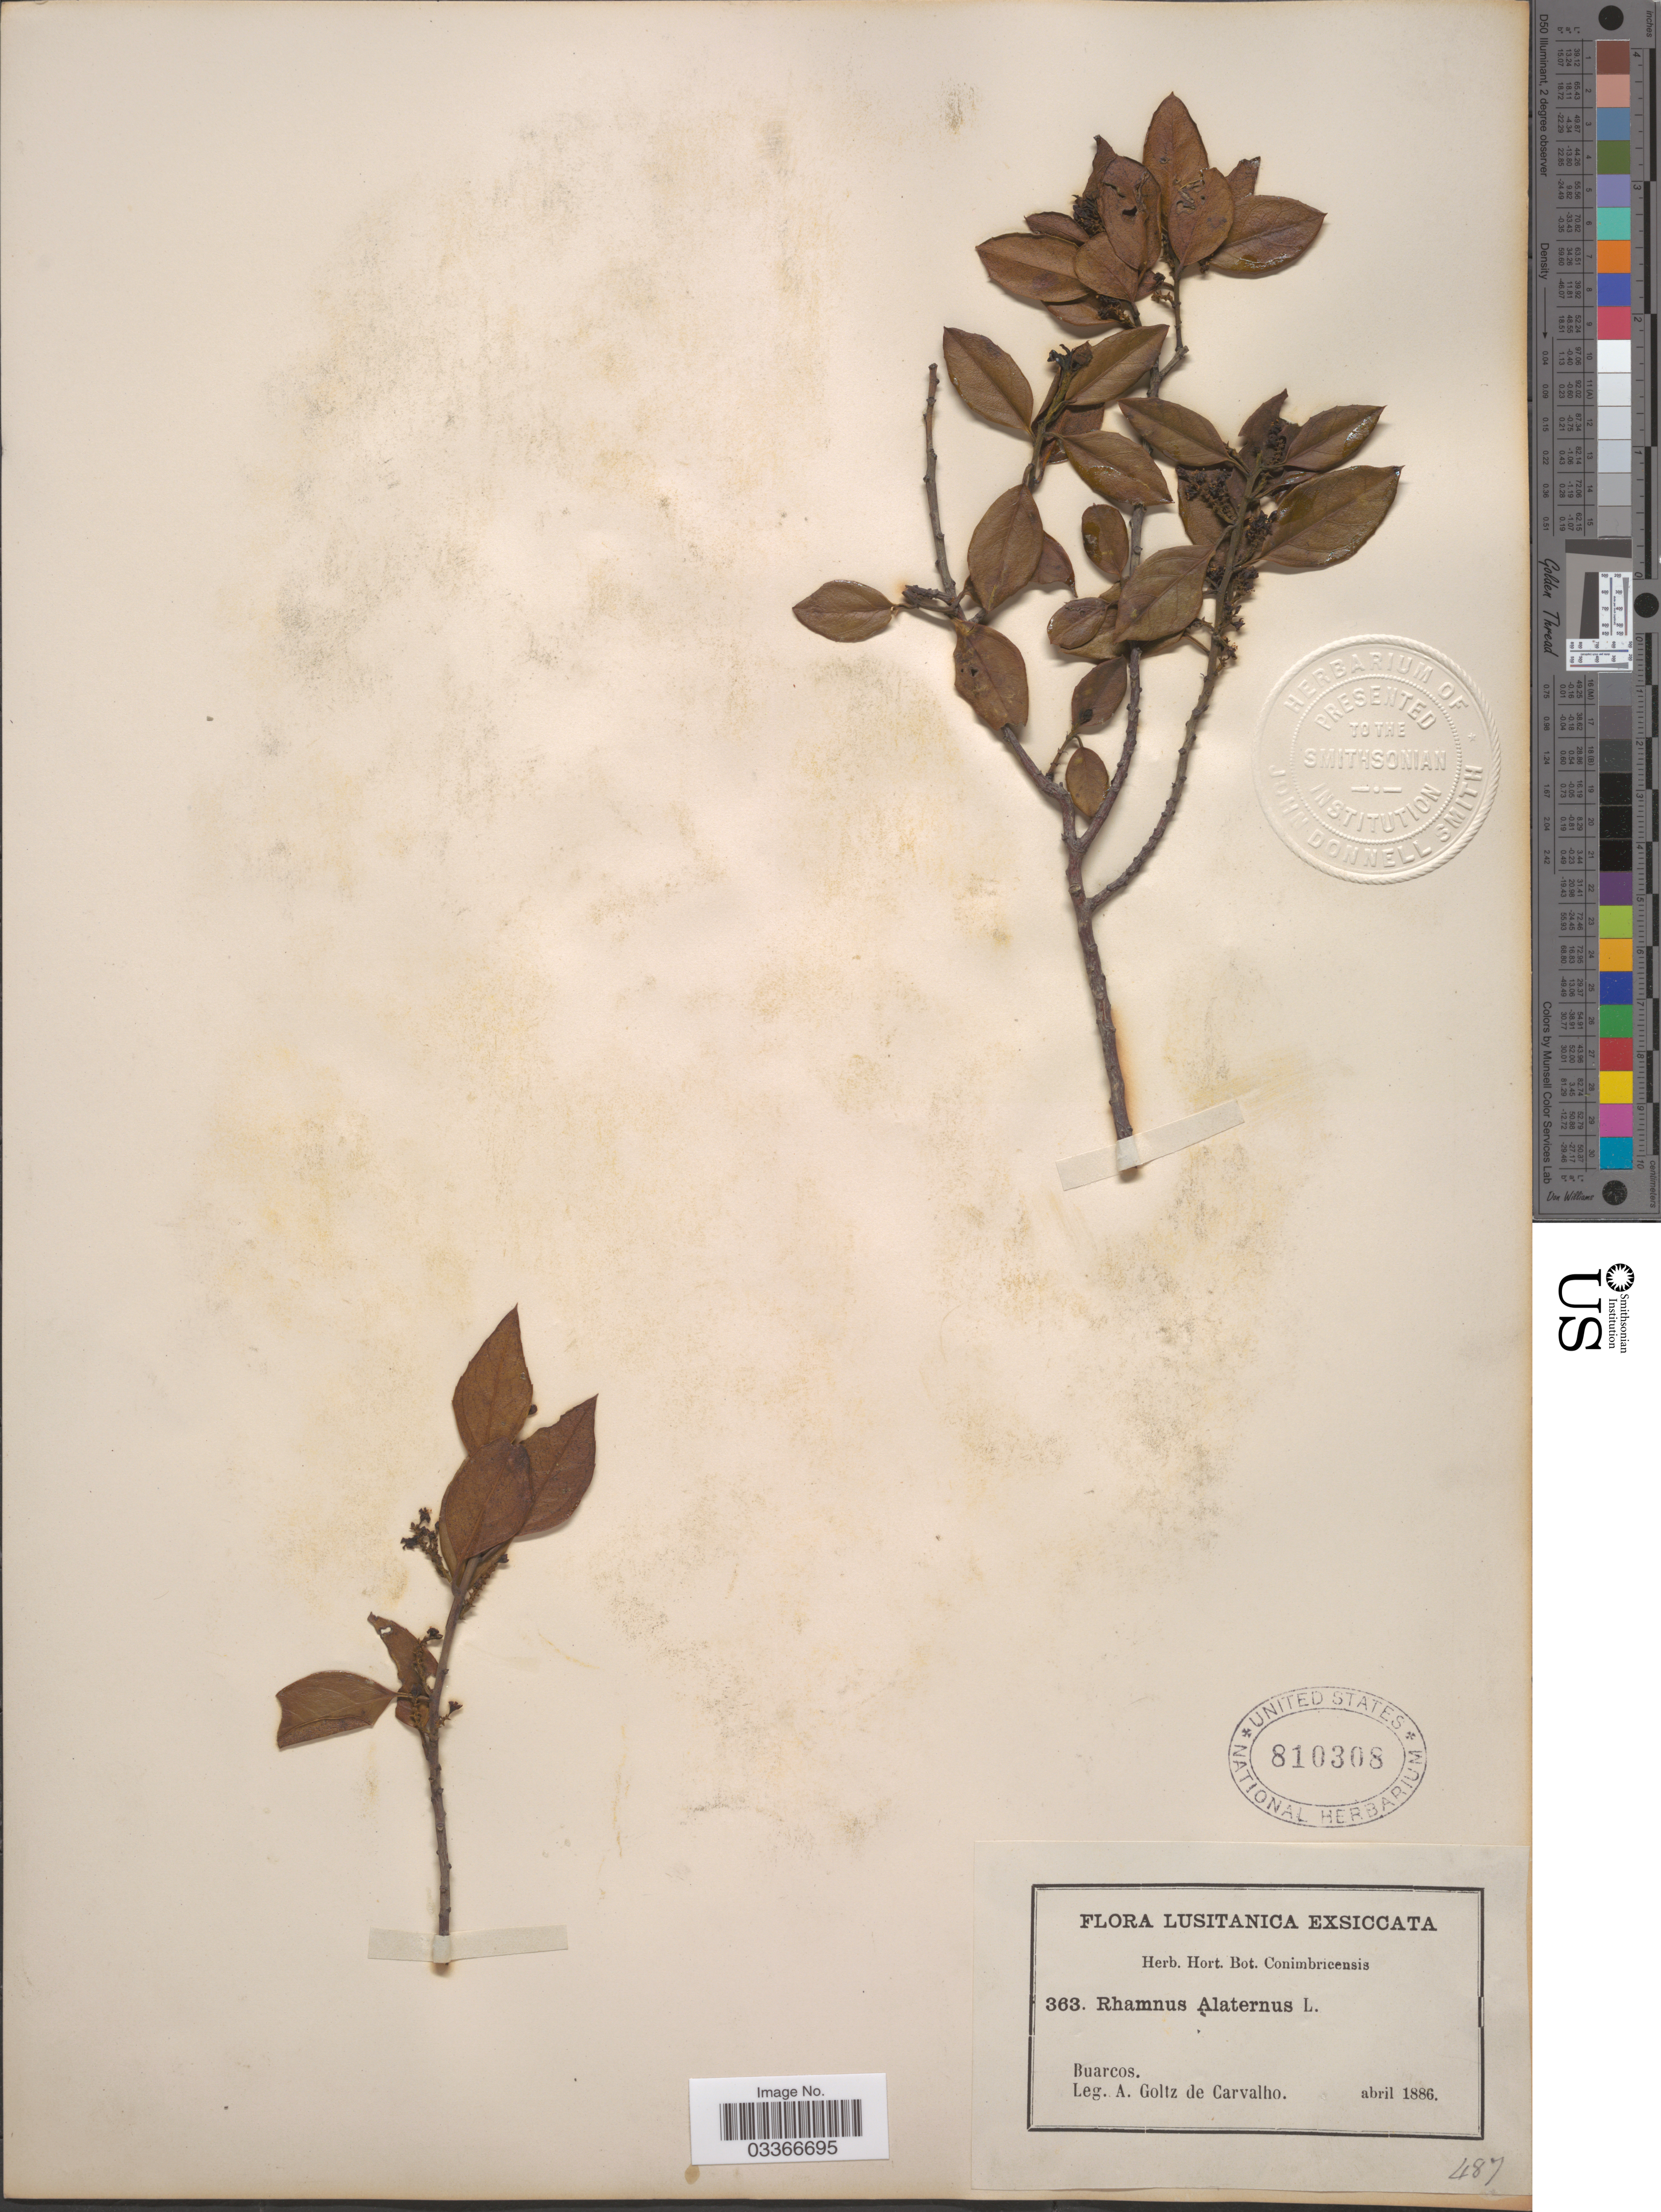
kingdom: Plantae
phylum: Tracheophyta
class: Magnoliopsida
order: Rosales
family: Rhamnaceae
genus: Rhamnus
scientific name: Rhamnus alaternus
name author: L.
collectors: A. G. Carvalho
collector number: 363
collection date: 1886-04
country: Portugal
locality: Lusitanica. Buarcos.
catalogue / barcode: US 810308